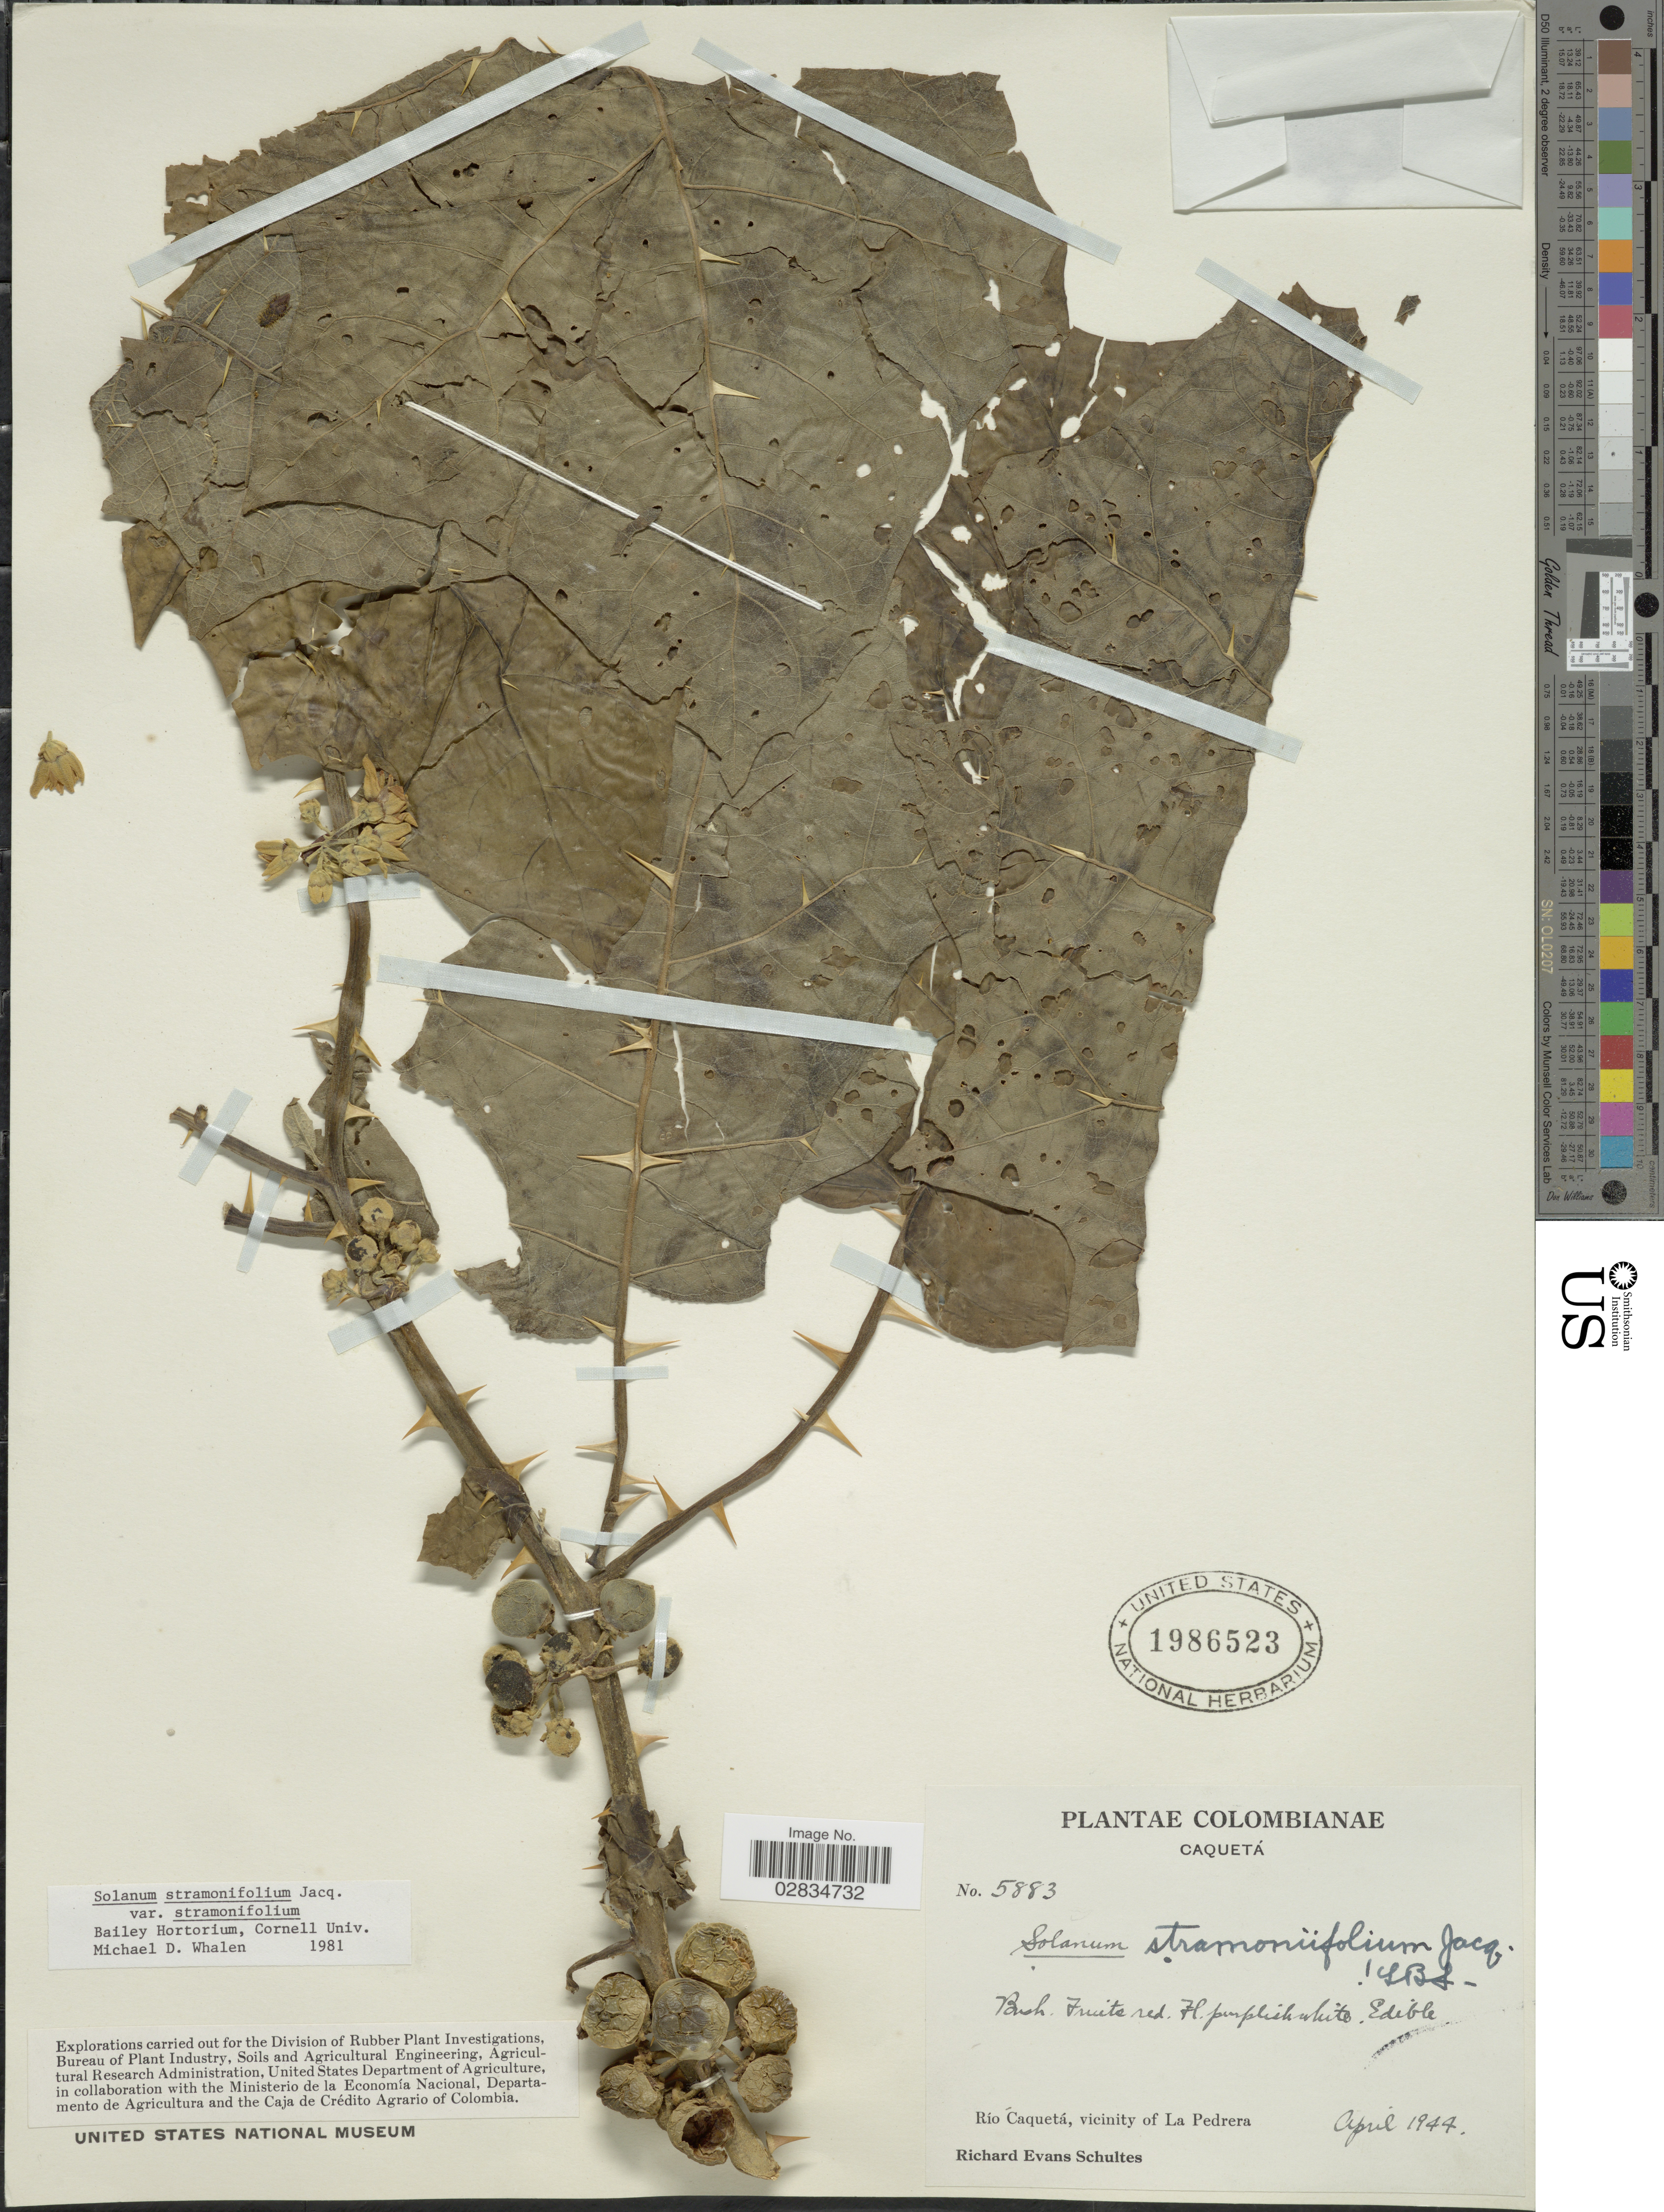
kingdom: Plantae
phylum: Tracheophyta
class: Magnoliopsida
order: Solanales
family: Solanaceae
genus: Solanum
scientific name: Solanum stramoniifolium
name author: Jacq.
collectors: R. E. Schultes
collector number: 5883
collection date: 1944-04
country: Colombia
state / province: Caquetá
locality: Río Caquetá, vicinity of La Pedrera.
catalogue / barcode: US 1986523